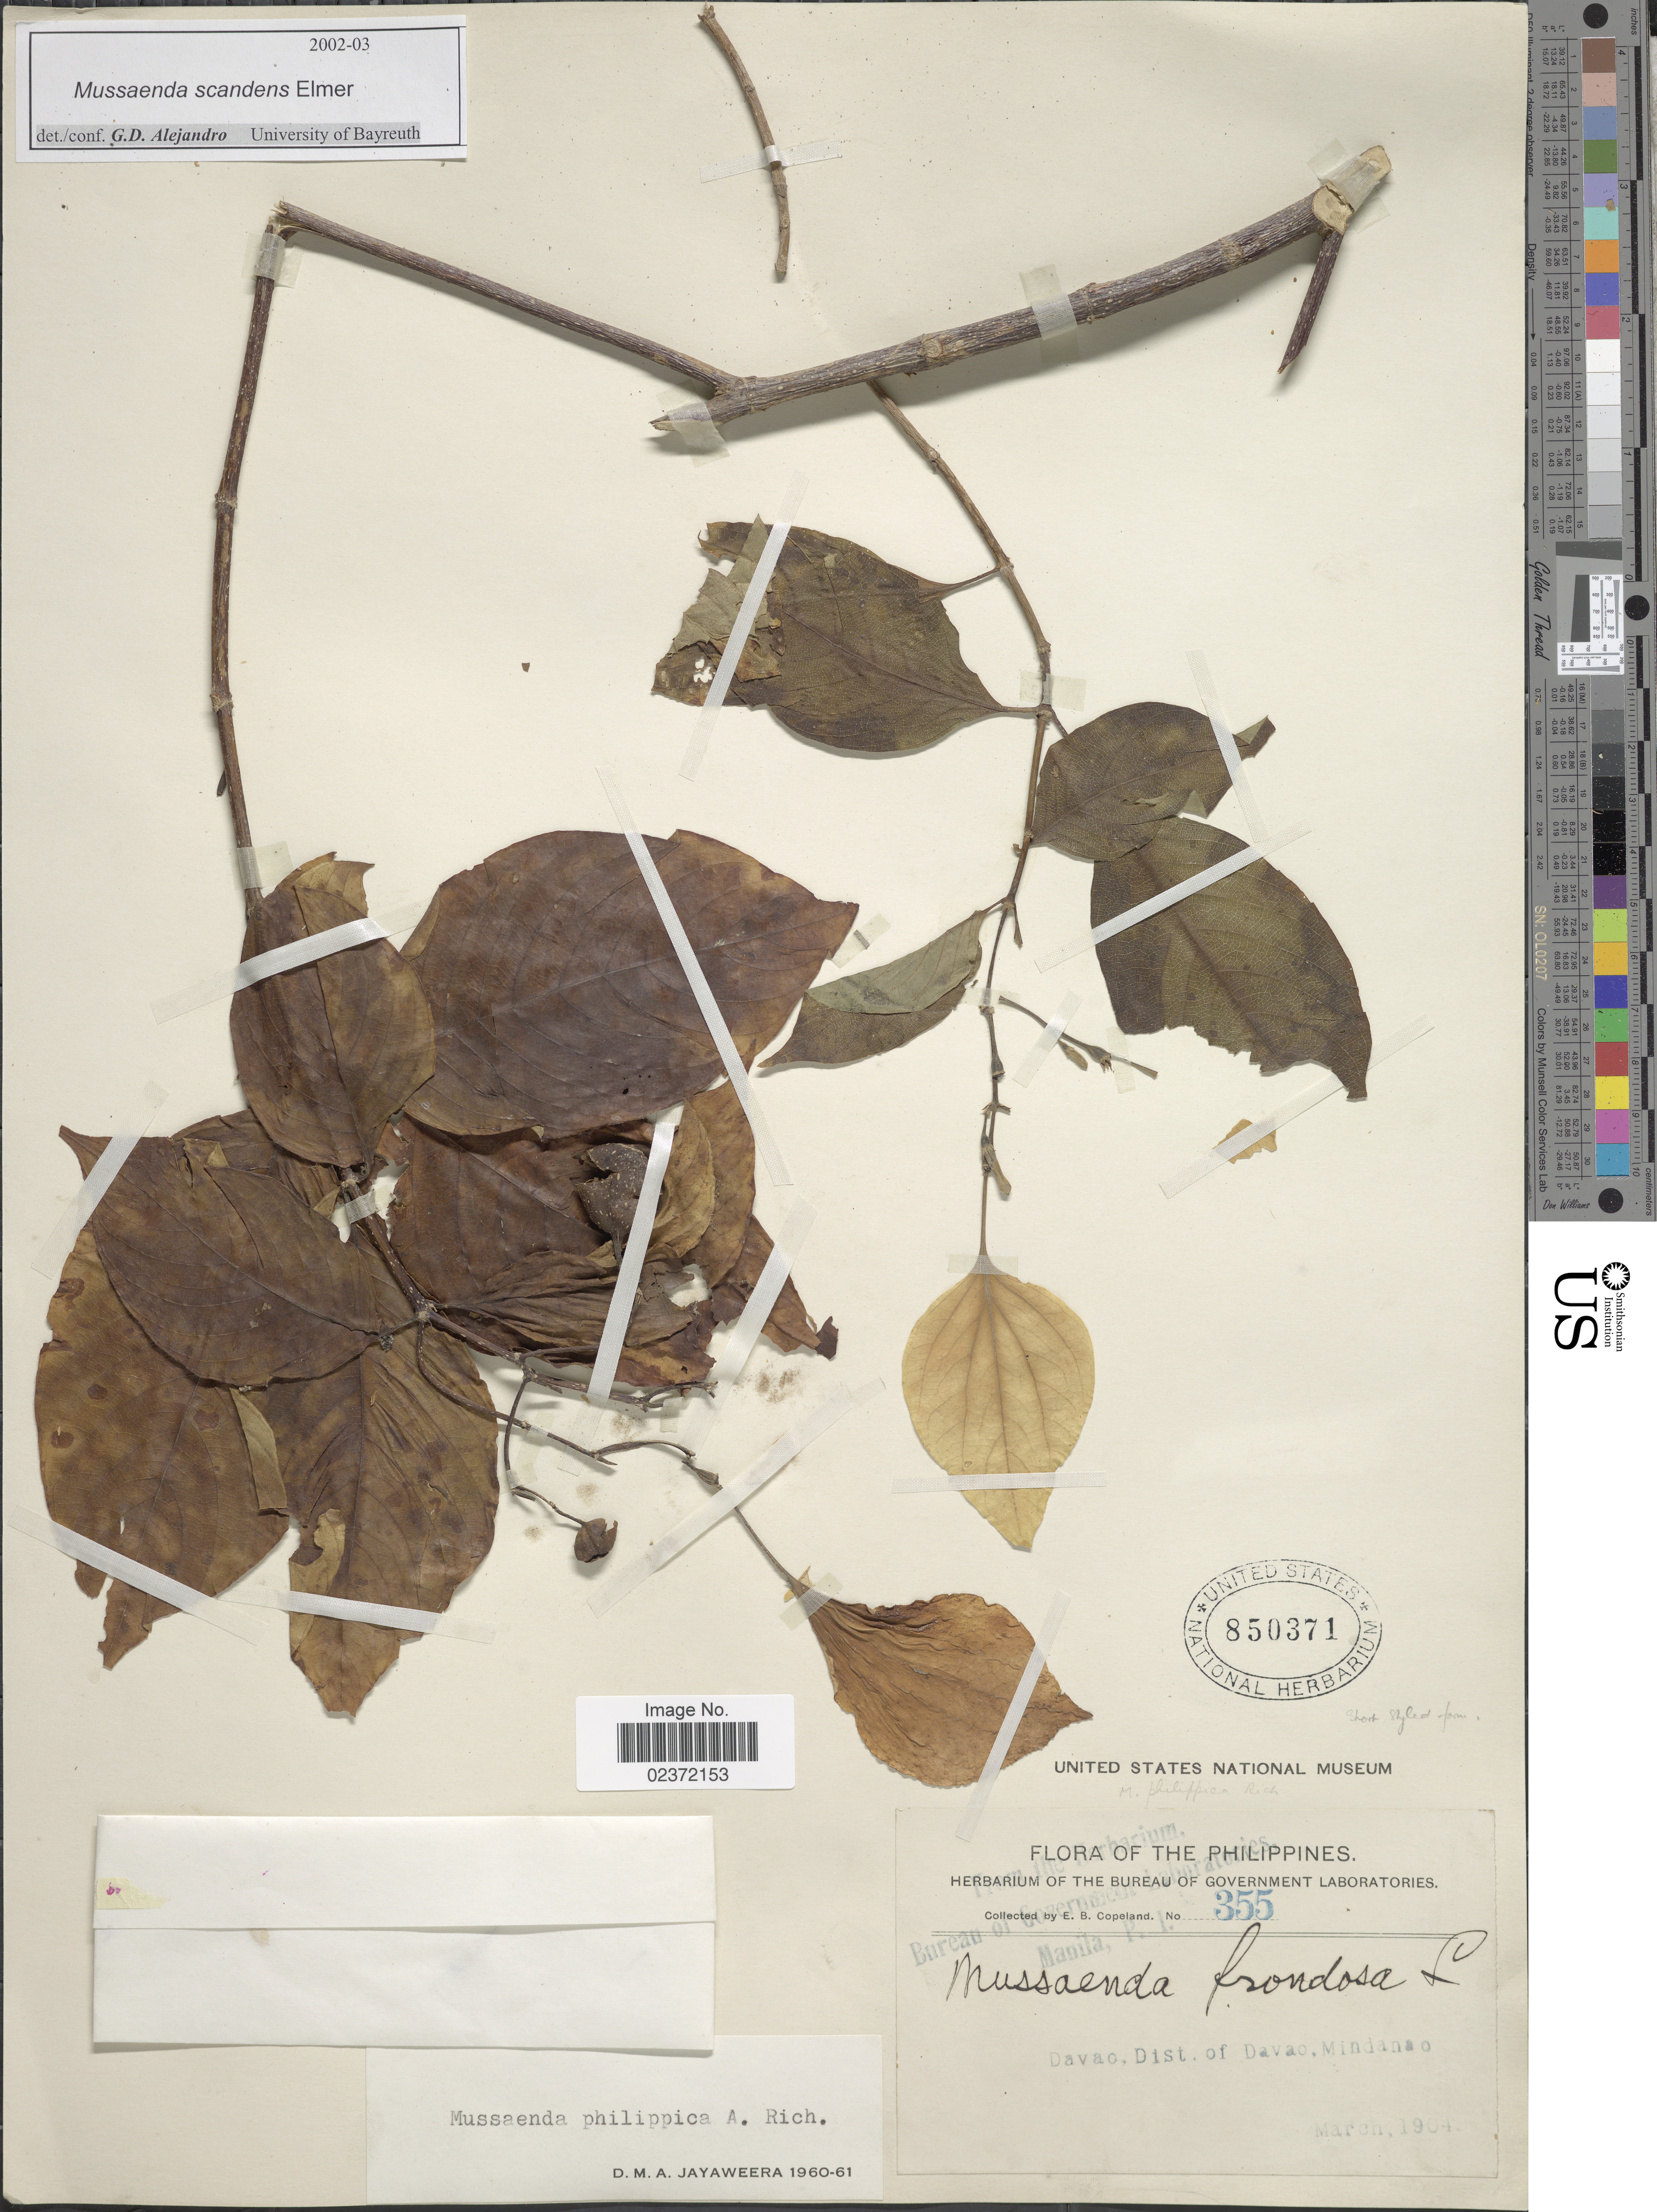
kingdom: Plantae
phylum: Tracheophyta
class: Magnoliopsida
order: Gentianales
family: Rubiaceae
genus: Mussaenda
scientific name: Mussaenda scandens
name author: Elmer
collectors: E. Copleand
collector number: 355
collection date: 1904-03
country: Philippines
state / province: Davao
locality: Dist. oif Davao, Mindanao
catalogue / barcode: US 850371